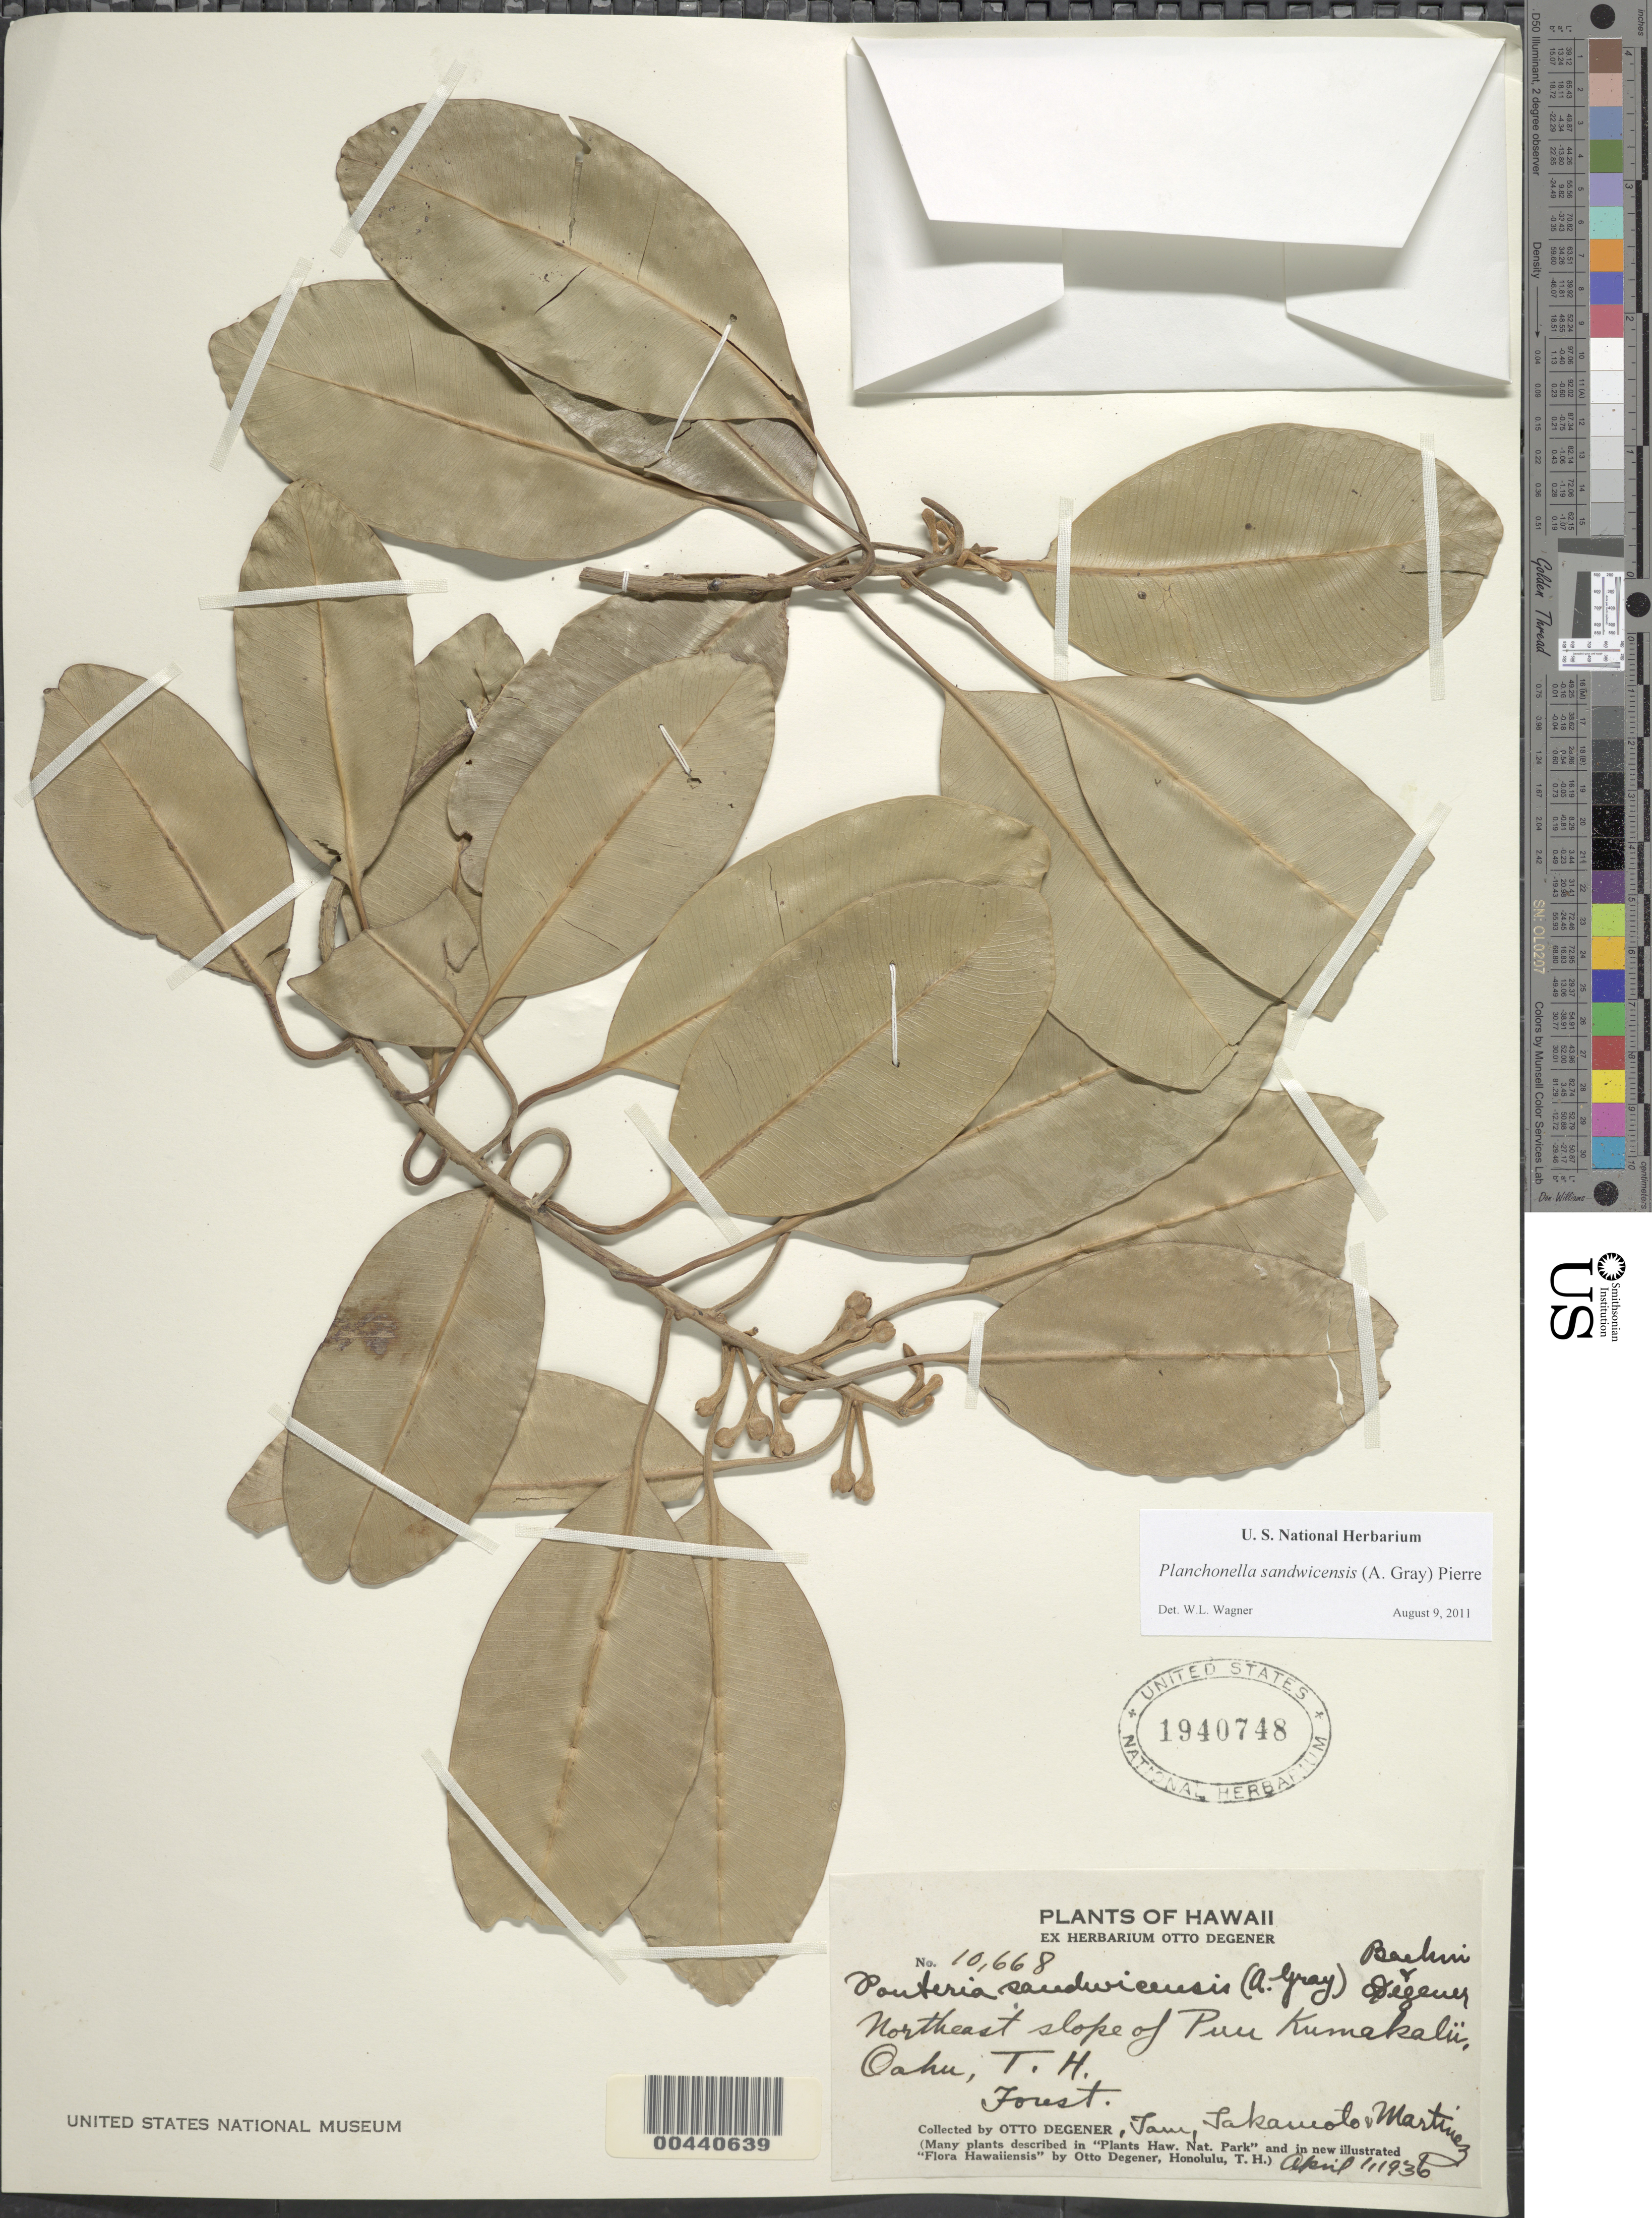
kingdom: Plantae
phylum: Tracheophyta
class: Magnoliopsida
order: Ericales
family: Sapotaceae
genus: Planchonella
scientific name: Planchonella sandwicensis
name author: (A. Gray) Pierre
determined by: Wagner, W. L., (BOT), Smithsonian Institution - National Museum of Natural History (UNITED STATES)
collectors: O. Degener, Tam, Takamota & -- Martinez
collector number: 10668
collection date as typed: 1 Apr 1936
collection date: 1936-04-01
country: United States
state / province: Hawaii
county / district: Honolulu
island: Oahu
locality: Northeast slope of Puu Kumakalii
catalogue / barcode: US 1940748